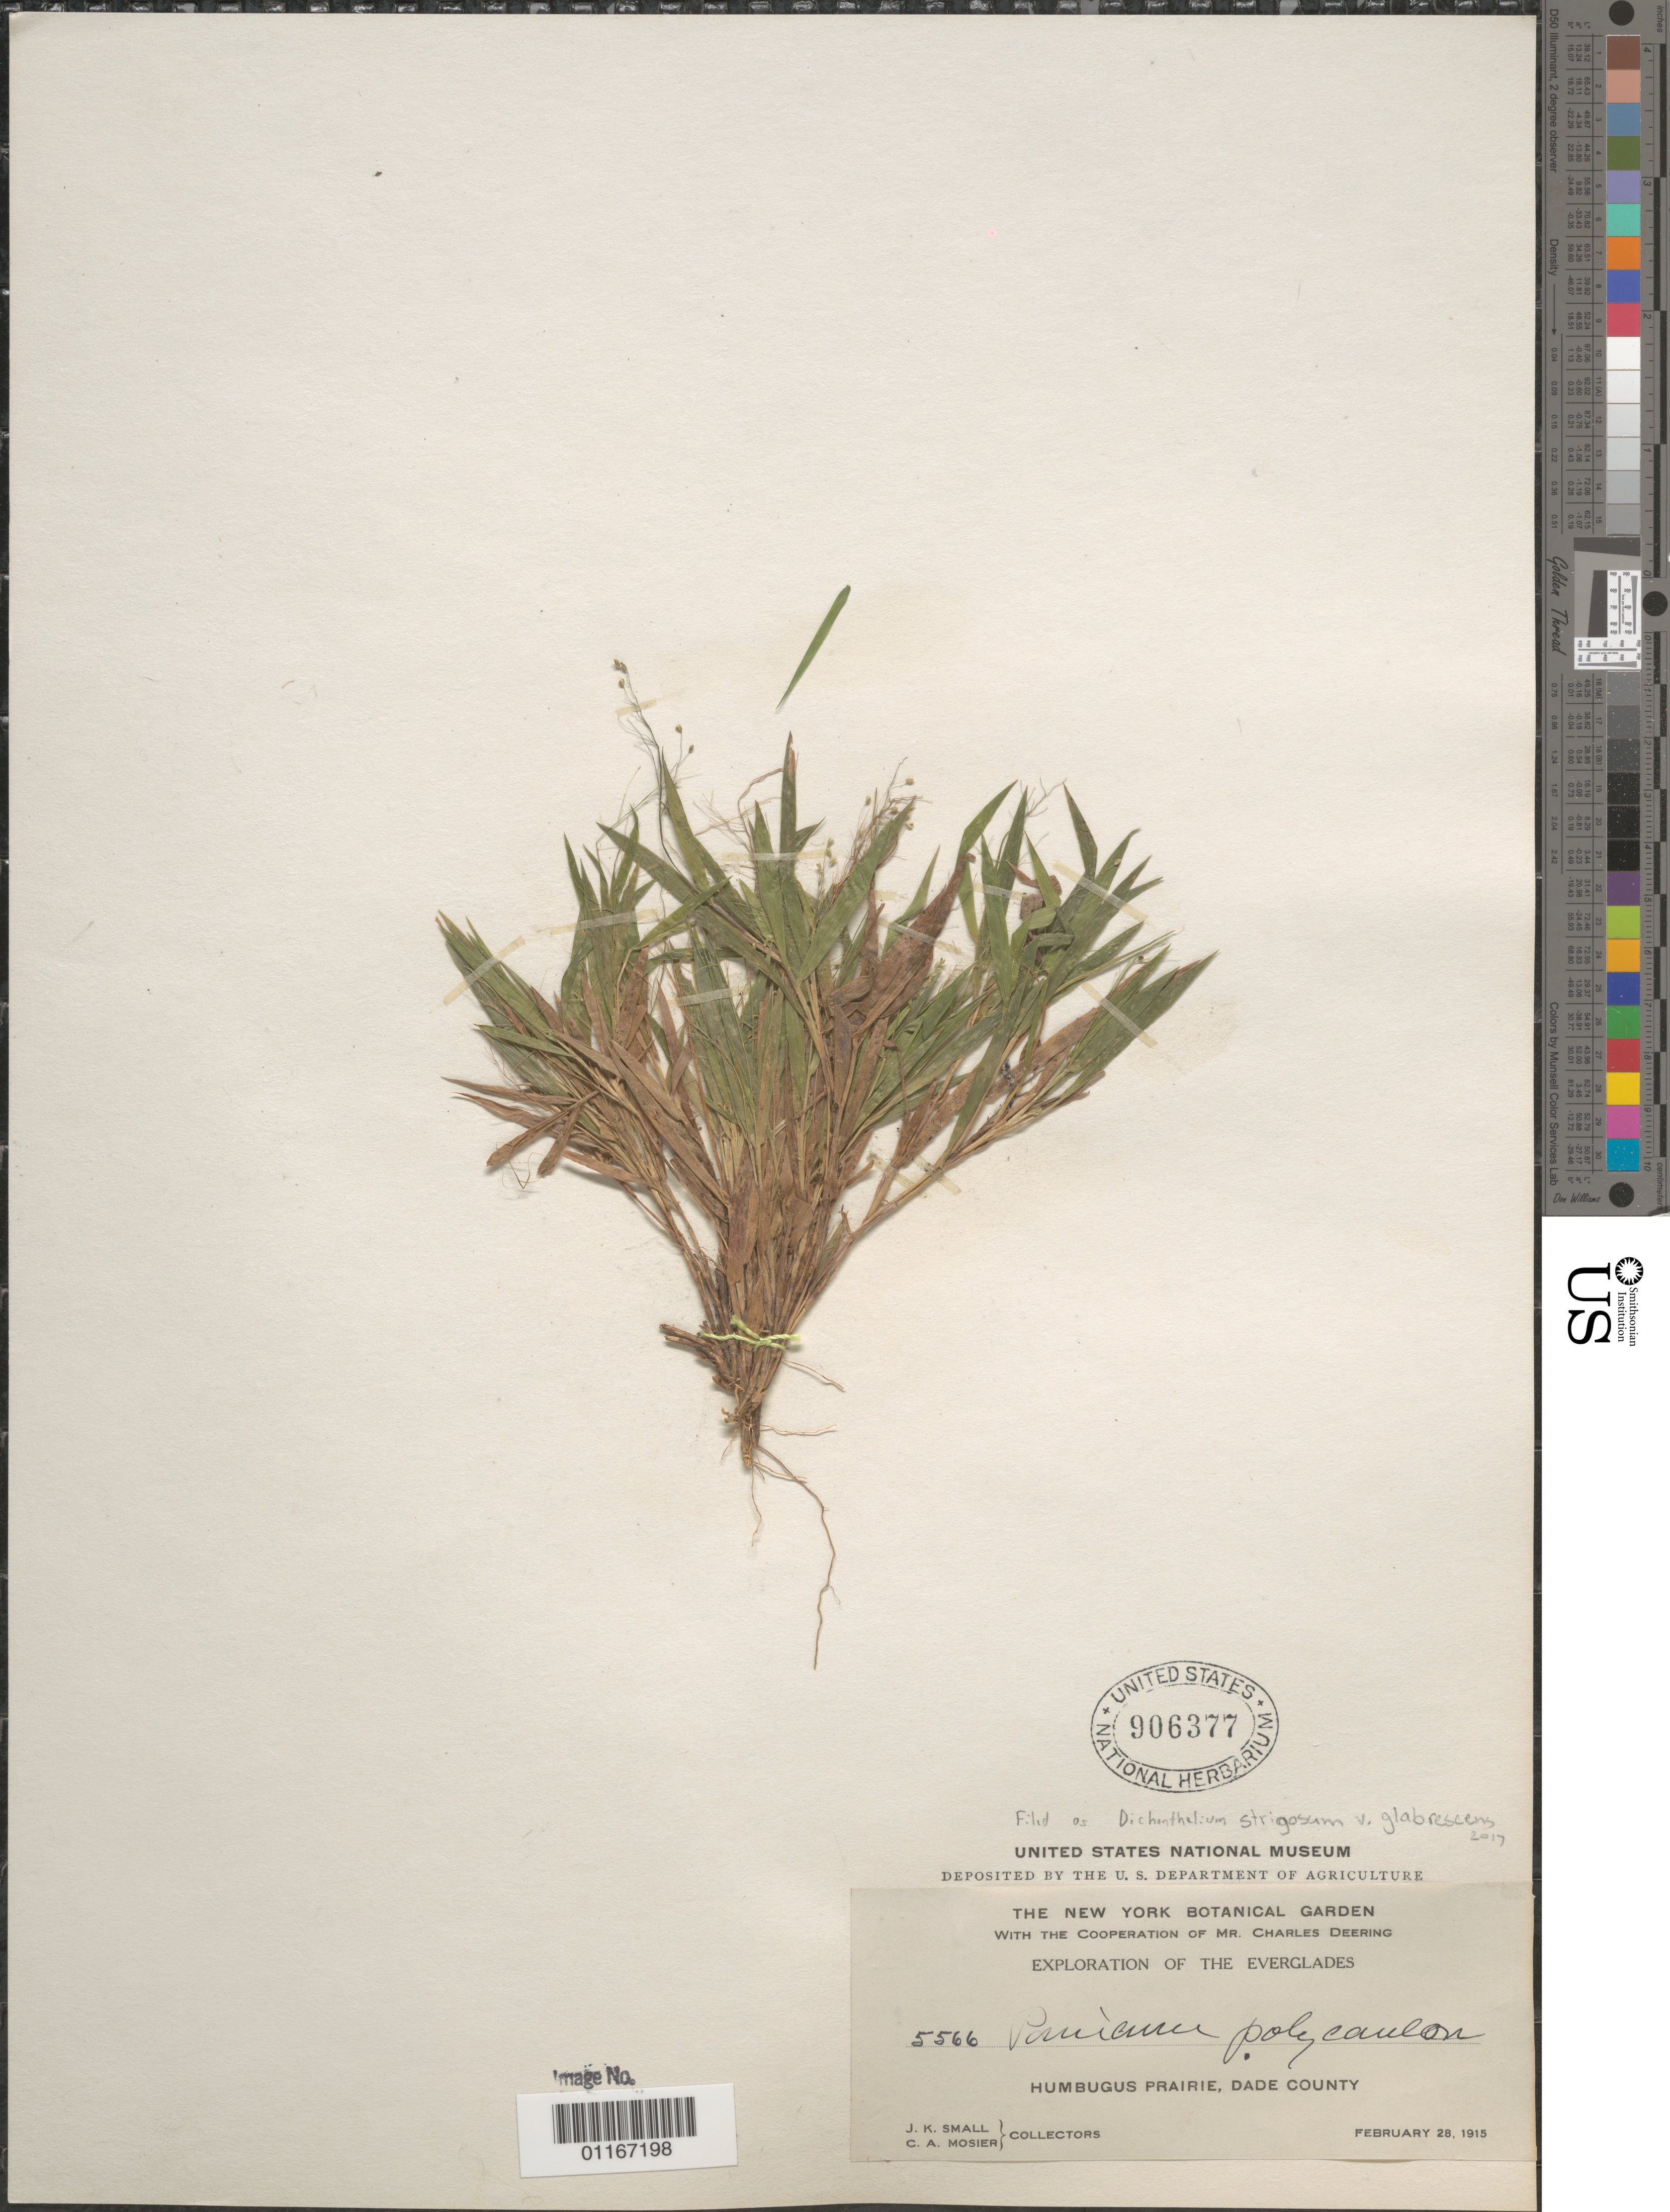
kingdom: Plantae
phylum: Tracheophyta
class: Liliopsida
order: Poales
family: Poaceae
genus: Dichanthelium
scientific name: Dichanthelium strigosum var. glabrescens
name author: (Griseb.) Freckmann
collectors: J. K. Small & C. A. Mosier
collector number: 5566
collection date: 1915-02-28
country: United States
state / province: Florida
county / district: Dade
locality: Humbugus Prairie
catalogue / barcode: US 906377